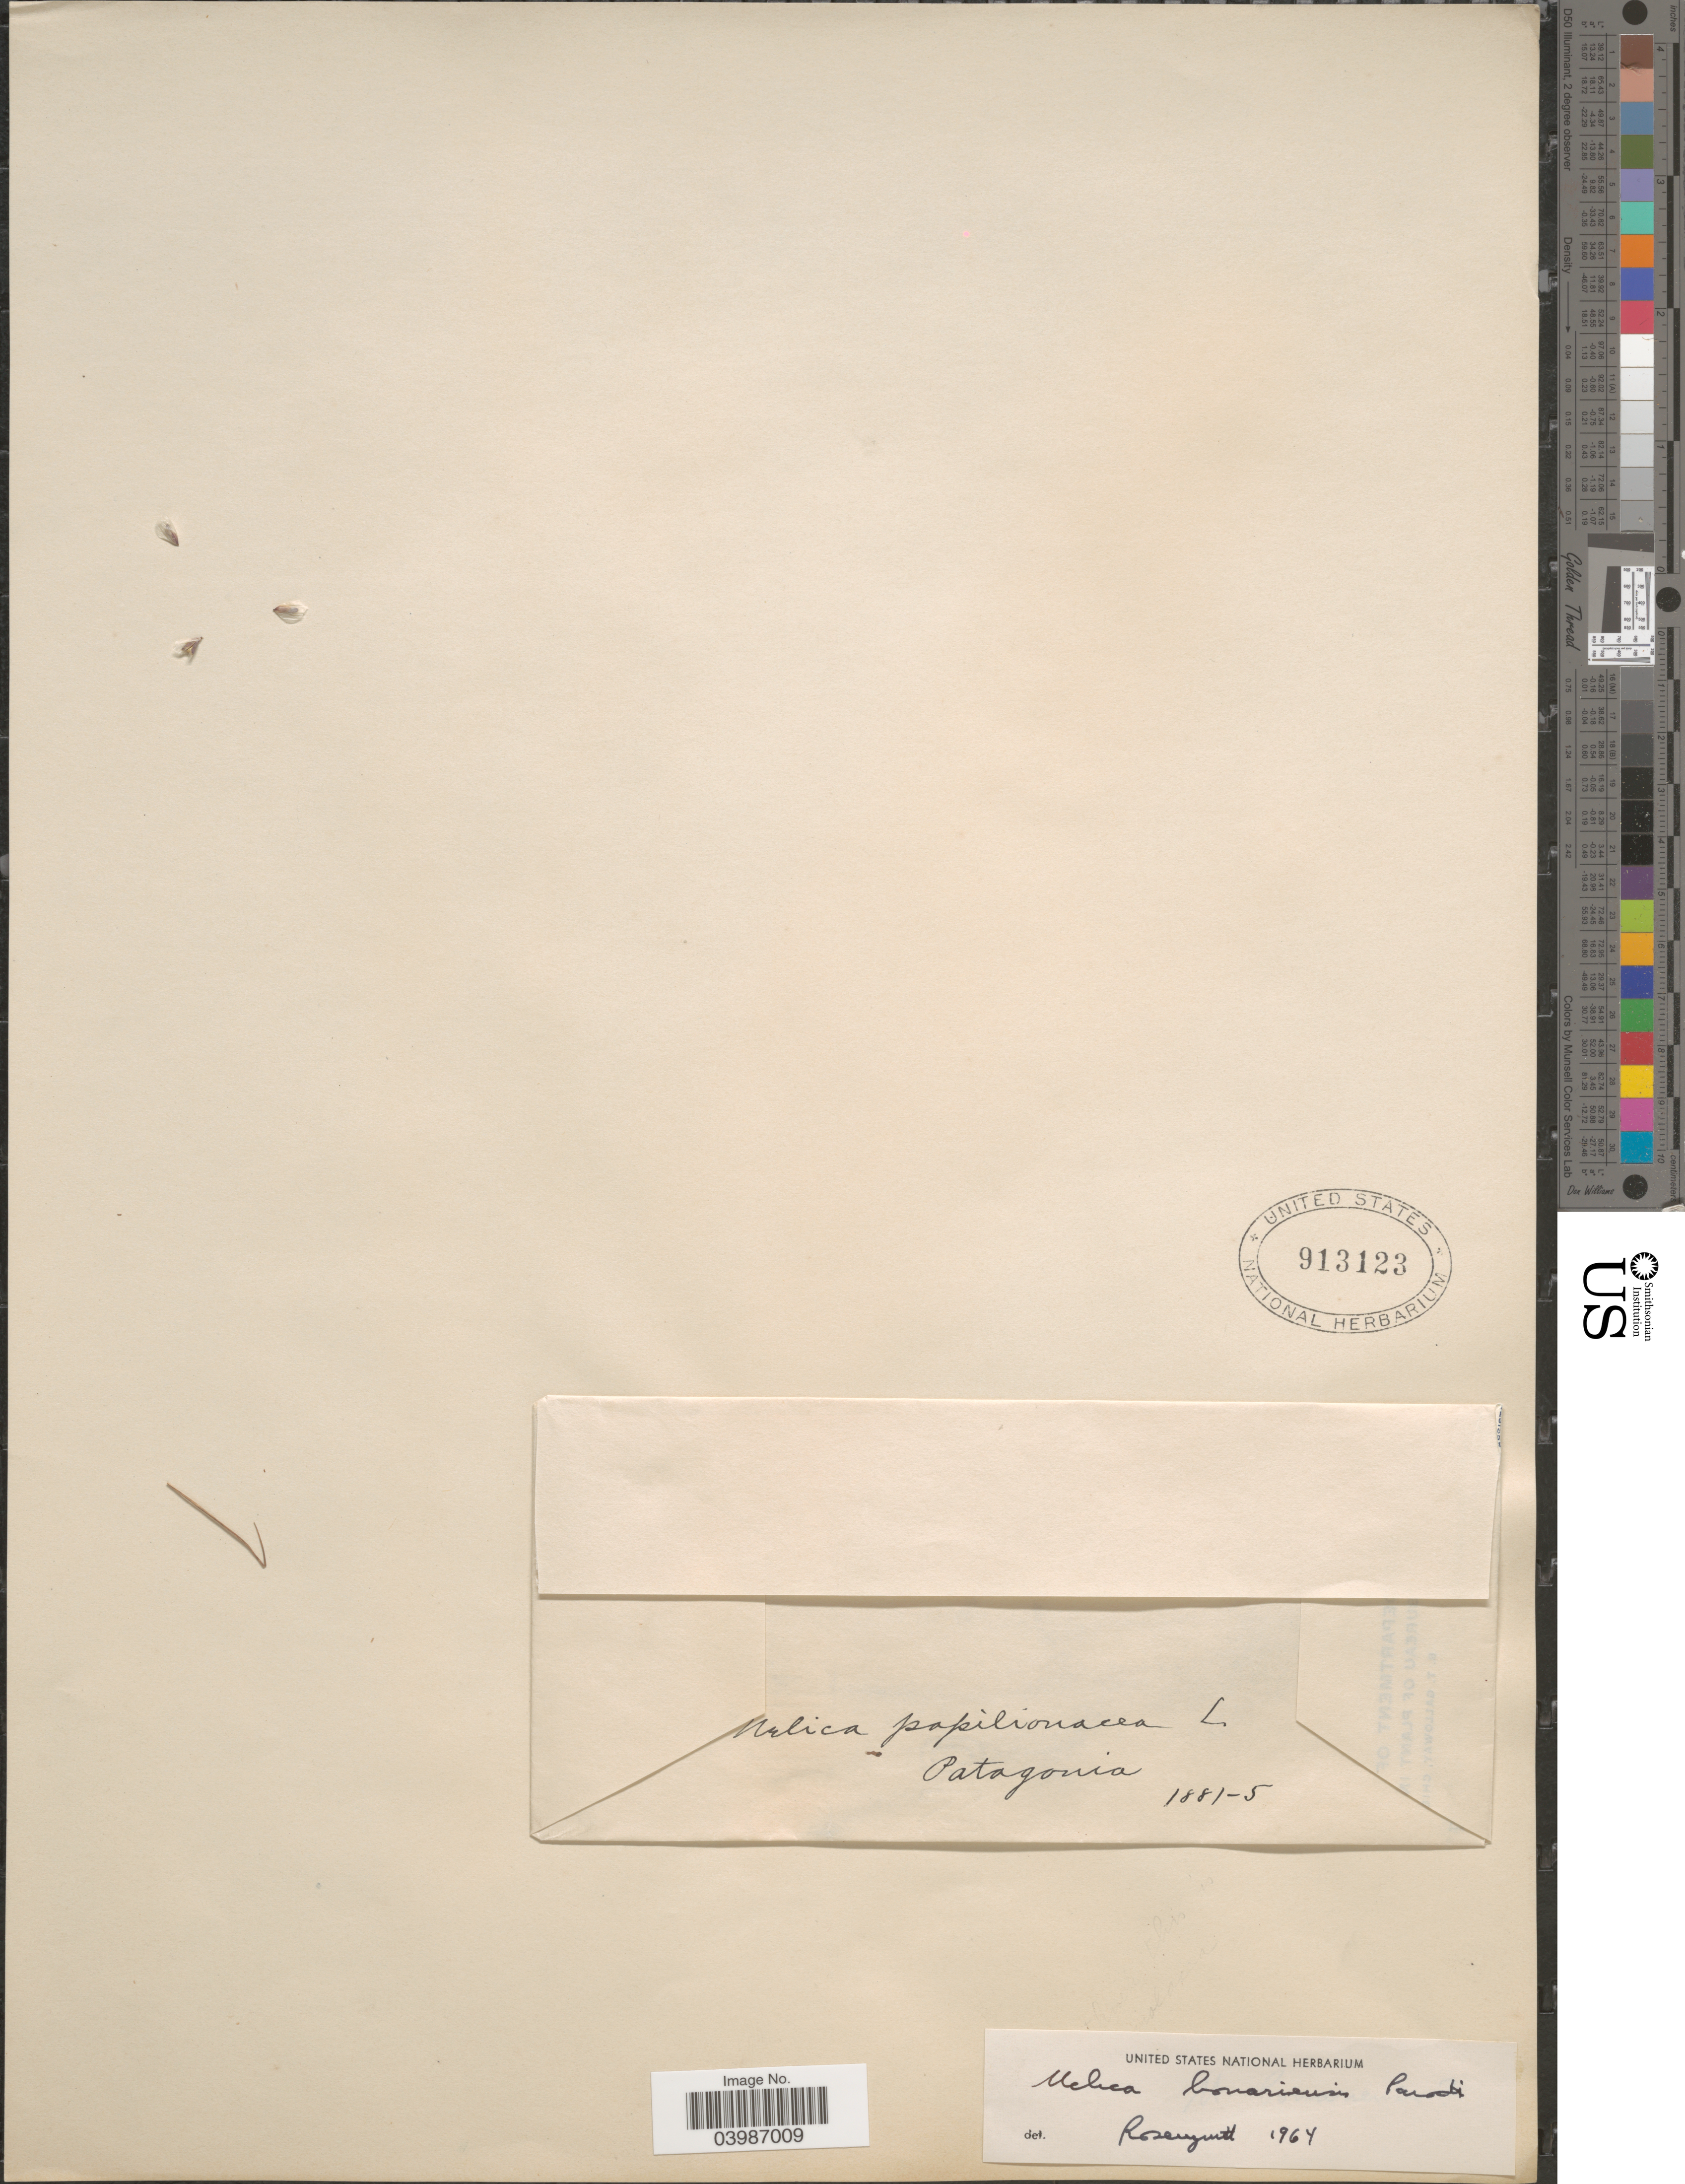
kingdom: Plantae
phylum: Tracheophyta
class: Liliopsida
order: Poales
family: Poaceae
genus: Melica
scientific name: Melica bonariensis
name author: Parodi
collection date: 1881/1885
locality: Patagonia.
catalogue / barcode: US 913123